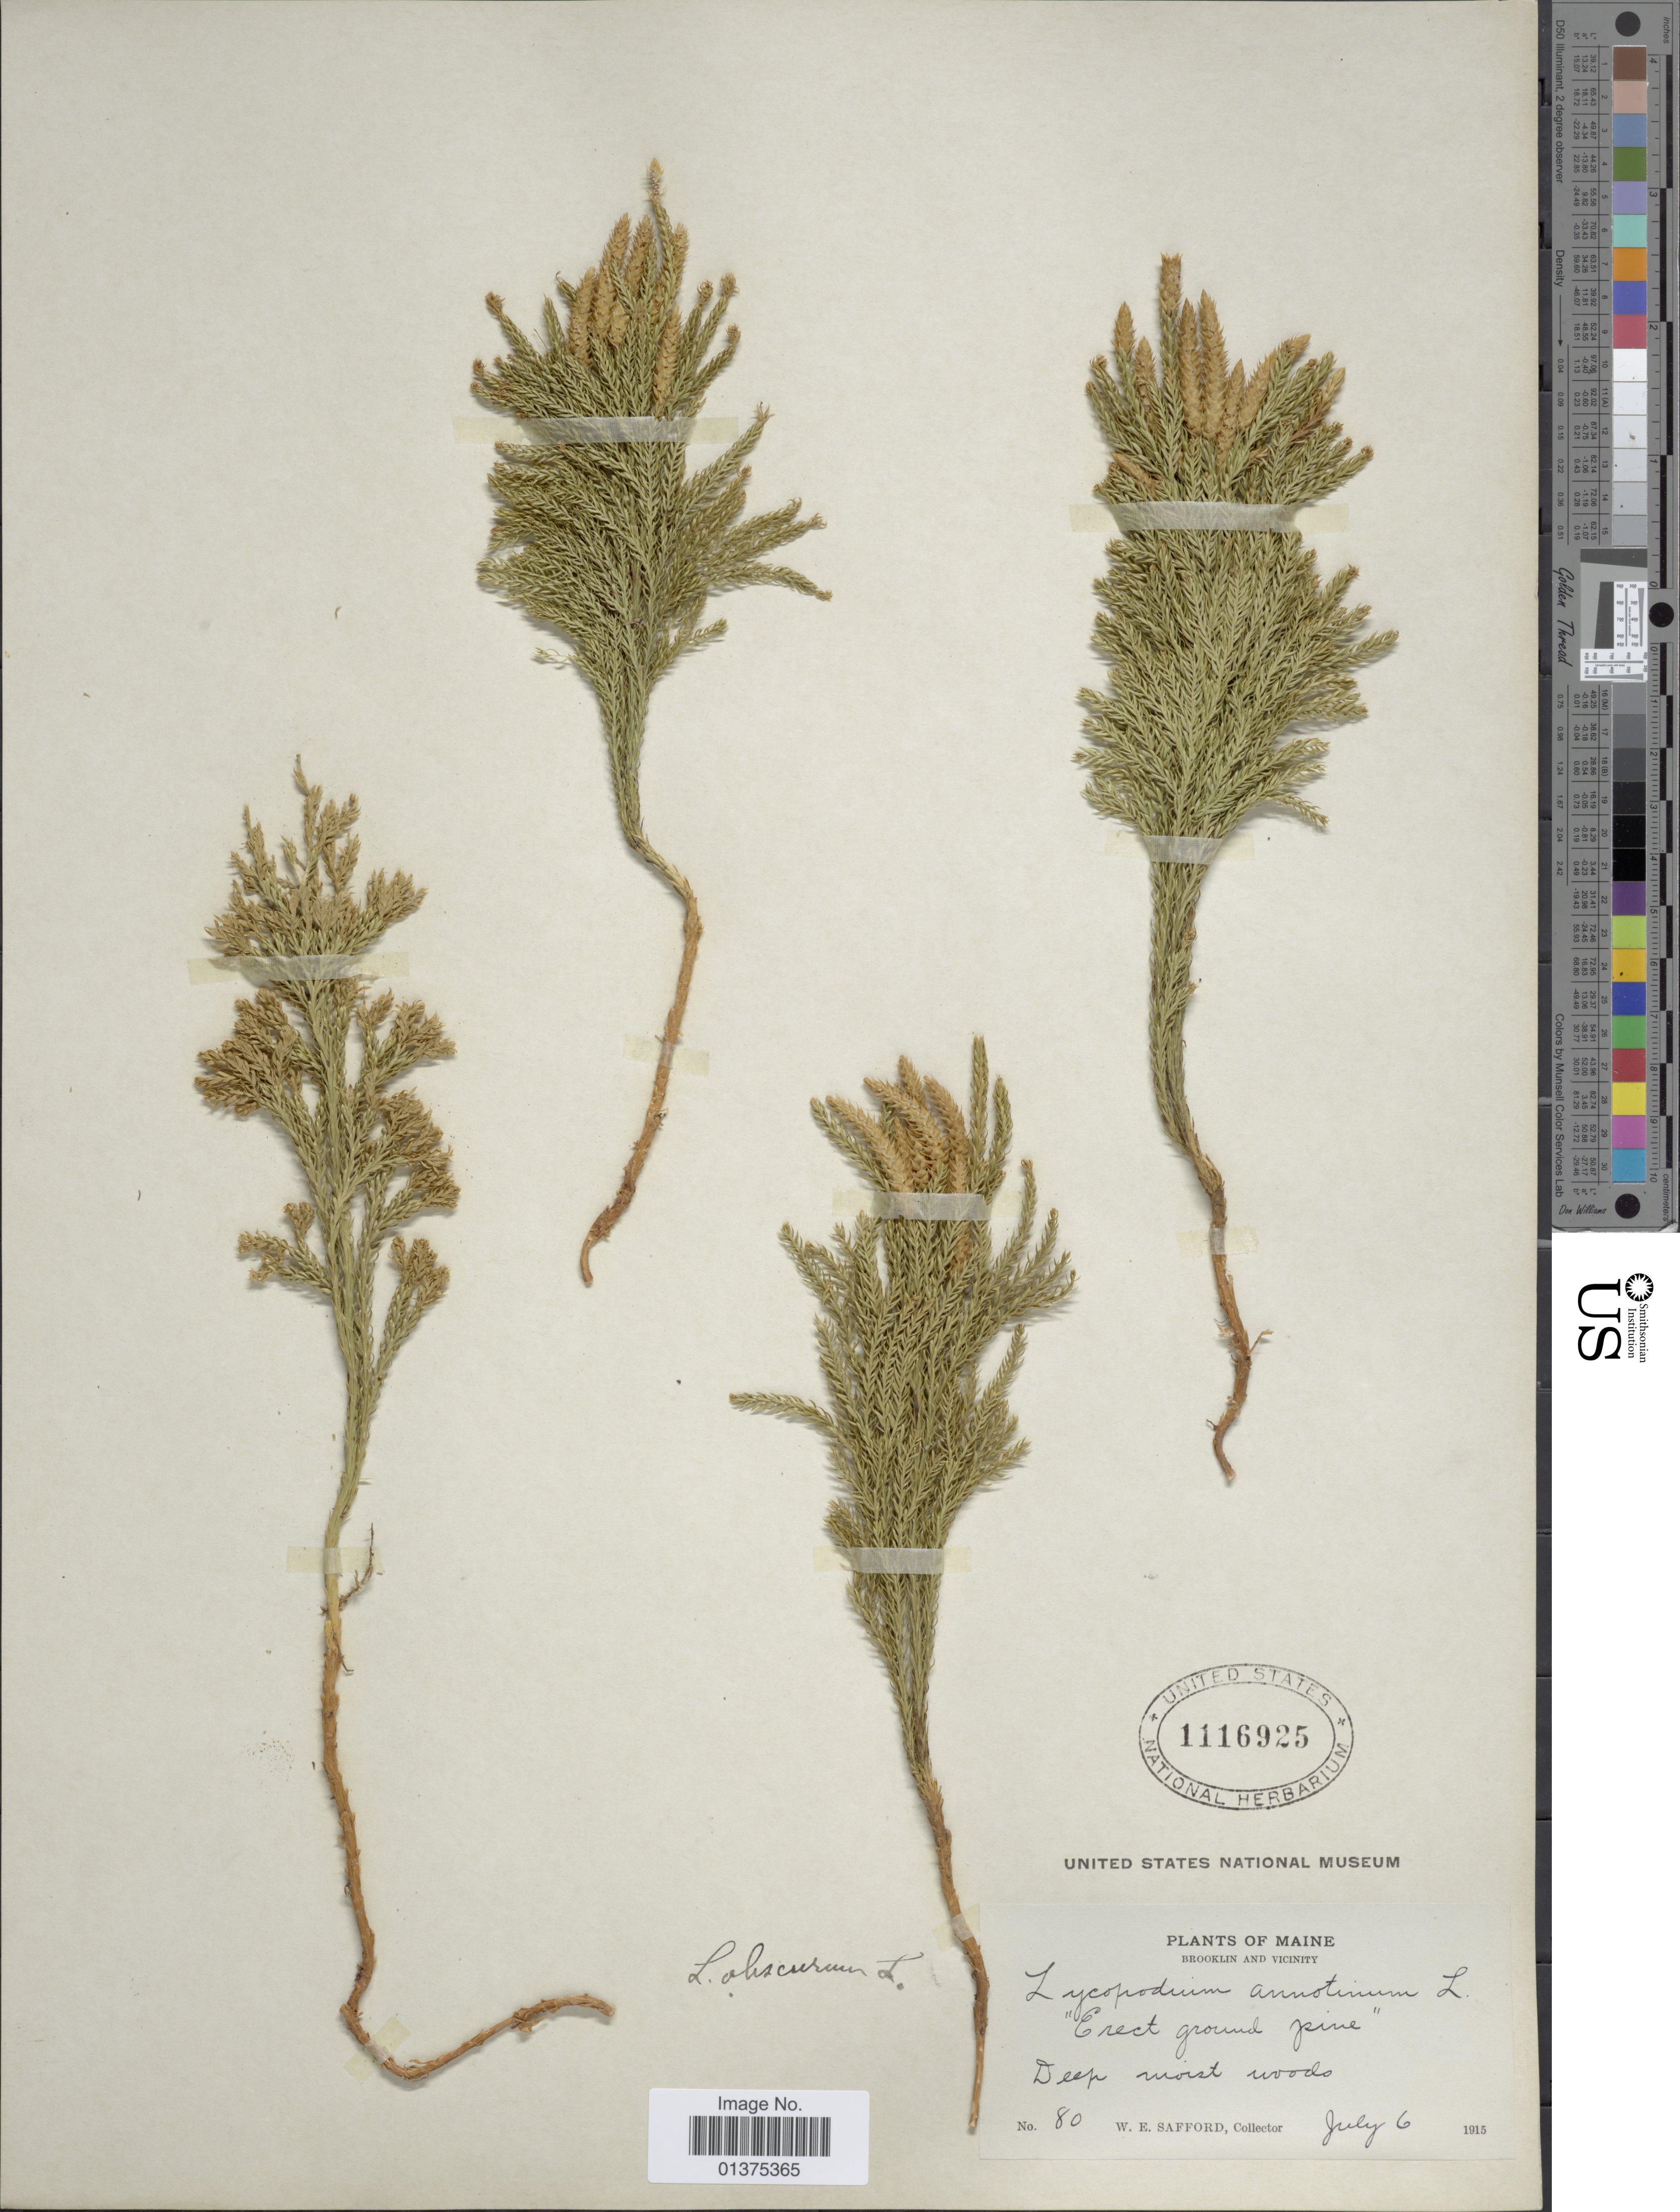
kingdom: Plantae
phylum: Tracheophyta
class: Lycopodiopsida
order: Lycopodiales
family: Lycopodiaceae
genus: Dendrolycopodium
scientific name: Dendrolycopodium hickeyi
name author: (W.H. Wagner et al.) A. Haines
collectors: W. E. Safford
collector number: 80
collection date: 1915-07-06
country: United States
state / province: Maine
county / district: Hancock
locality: Brooklin and Vicinity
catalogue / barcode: US 1116925